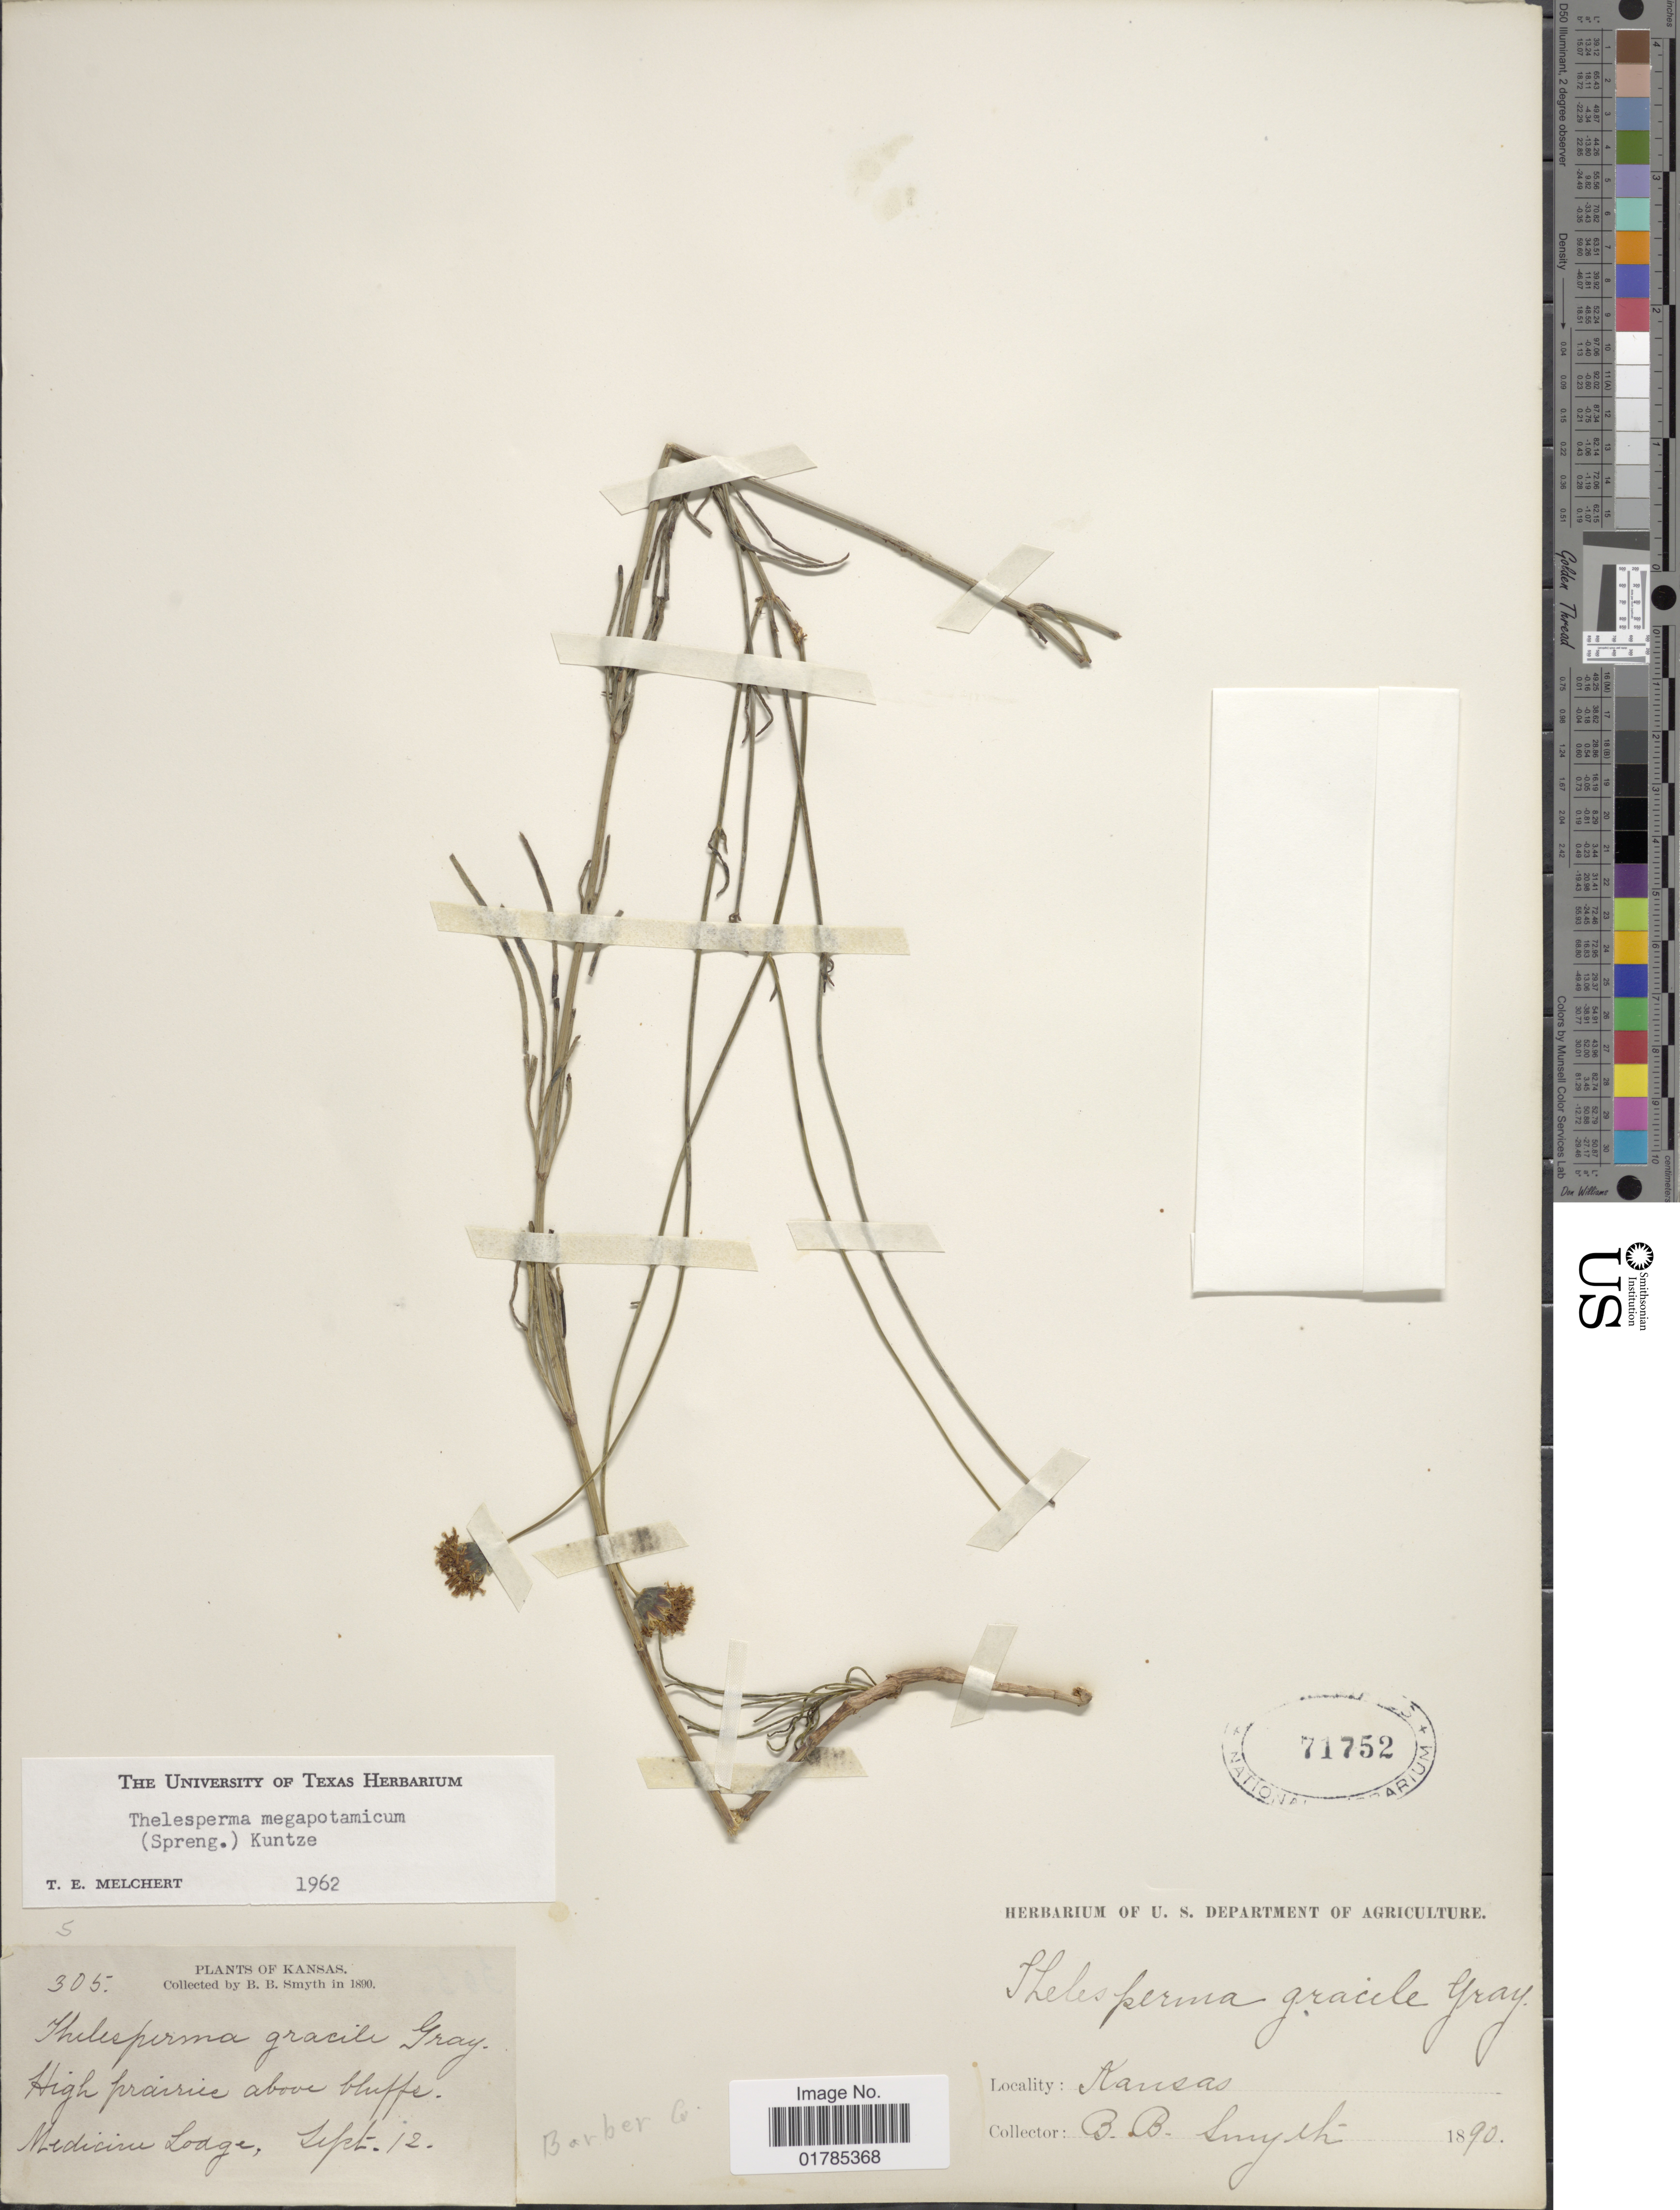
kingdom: Plantae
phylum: Tracheophyta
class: Magnoliopsida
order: Asterales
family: Asteraceae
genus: Thelesperma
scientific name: Thelesperma megapotamicum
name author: (Spreng.) Herter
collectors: B. Smyth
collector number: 305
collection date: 1890-09-12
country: United States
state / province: Kansas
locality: High prairie above bluffs, Medicine Lodge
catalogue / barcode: US 71752